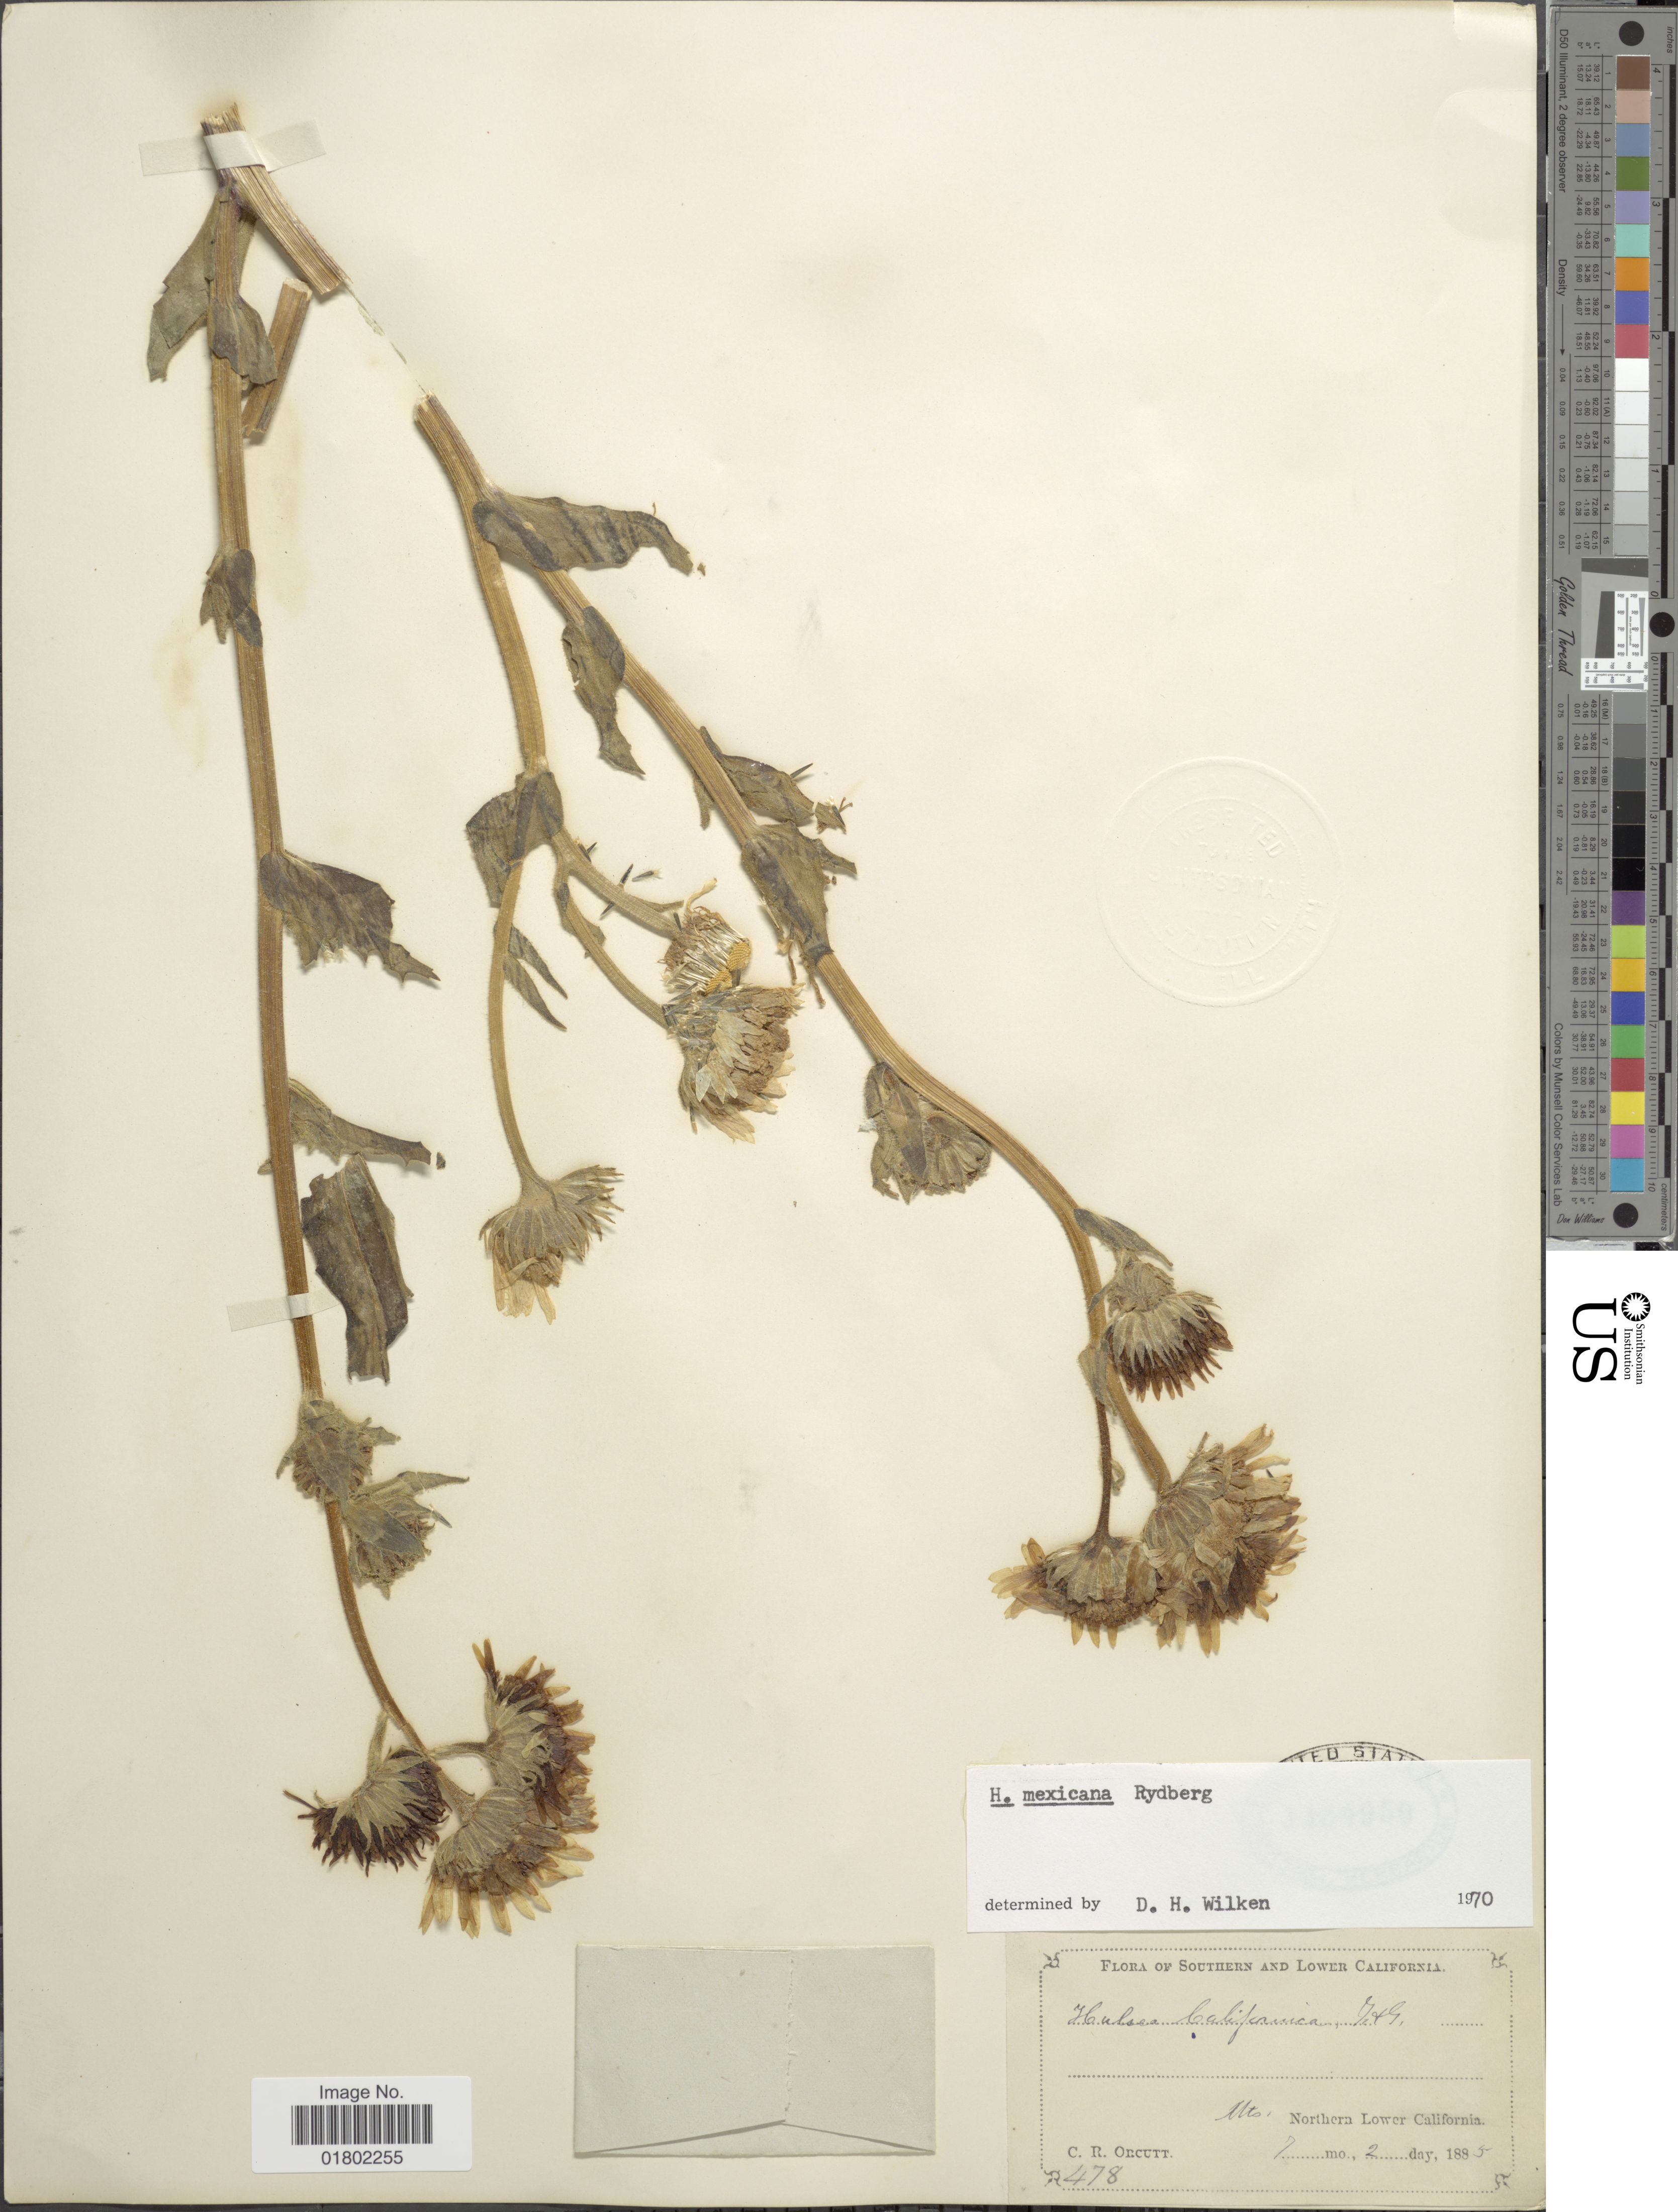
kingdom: Plantae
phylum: Tracheophyta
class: Magnoliopsida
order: Asterales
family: Asteraceae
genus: Hulsea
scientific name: Hulsea mexicana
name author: Rydb.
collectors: C. R. Orcutt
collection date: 1885-07-02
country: Mexico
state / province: Baja California Norte / Baja California Sur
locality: Mts. Northern Lower California